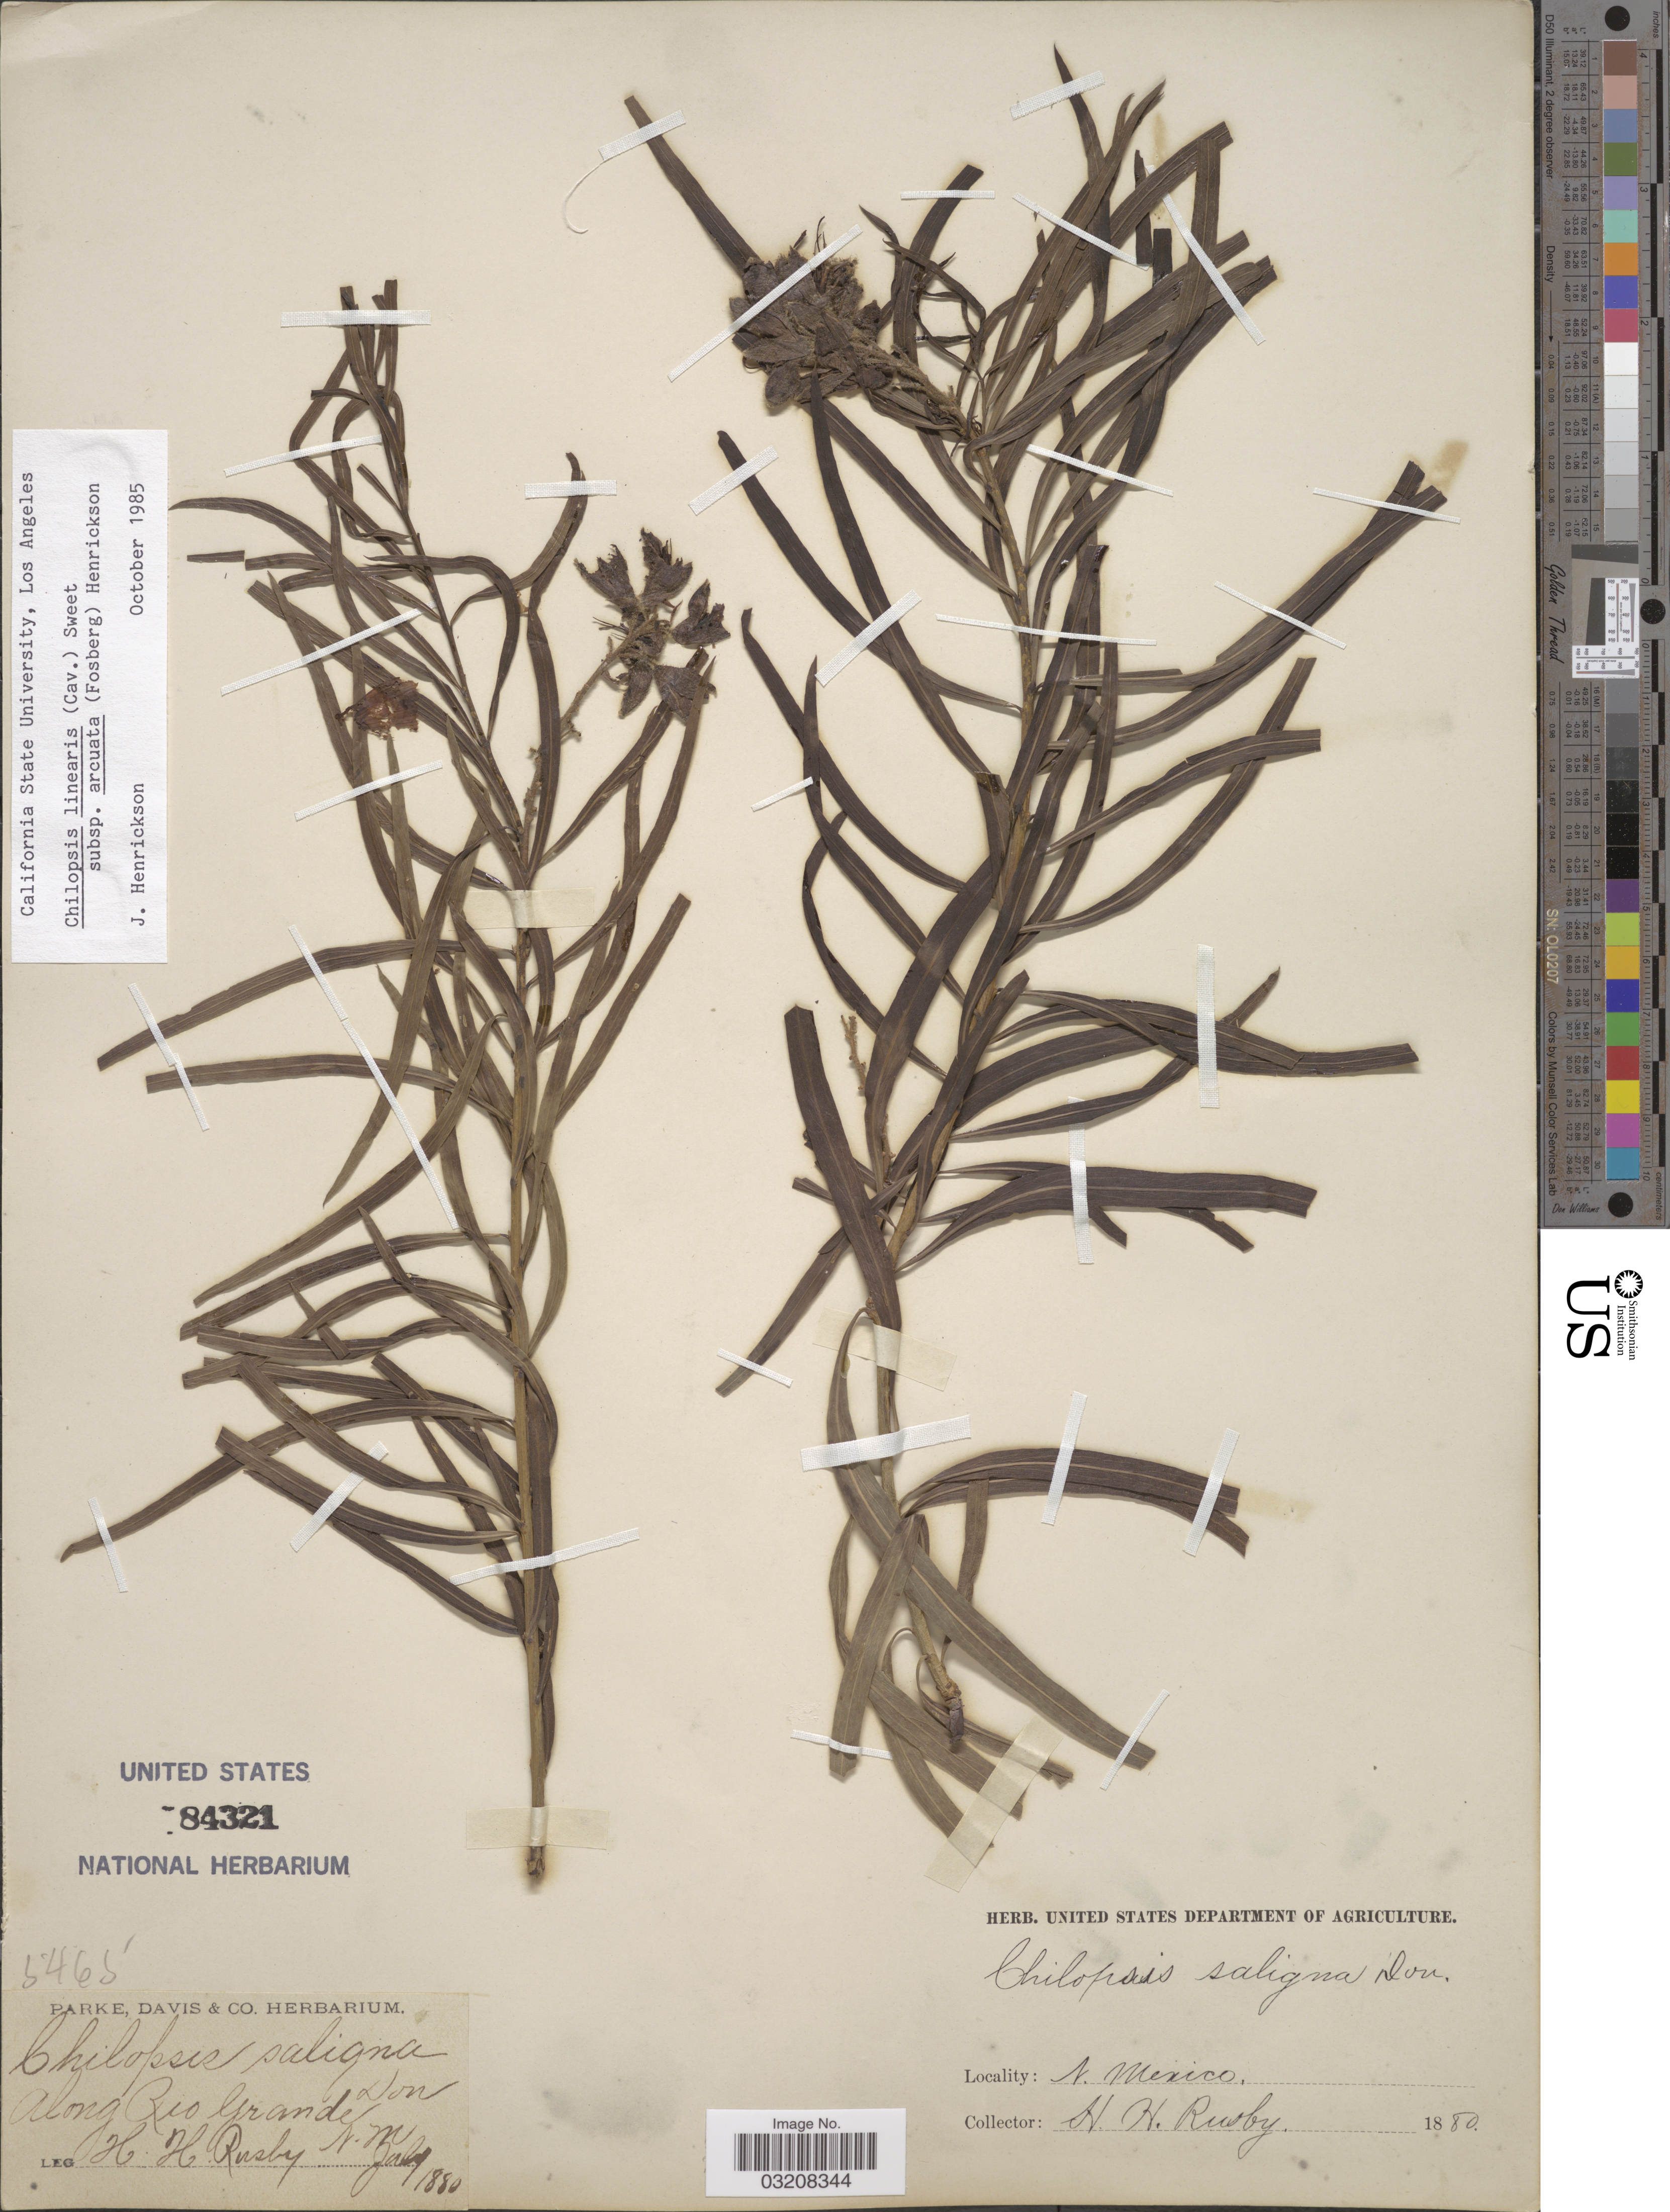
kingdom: Plantae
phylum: Tracheophyta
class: Magnoliopsida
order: Lamiales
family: Bignoniaceae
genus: Chilopsis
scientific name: Chilopsis linearis subsp. arcuata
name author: (Fosberg) Henrickson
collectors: H. H. Rusby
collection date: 1880-07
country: United States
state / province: New Mexico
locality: Along Rio Grande.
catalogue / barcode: US 84321